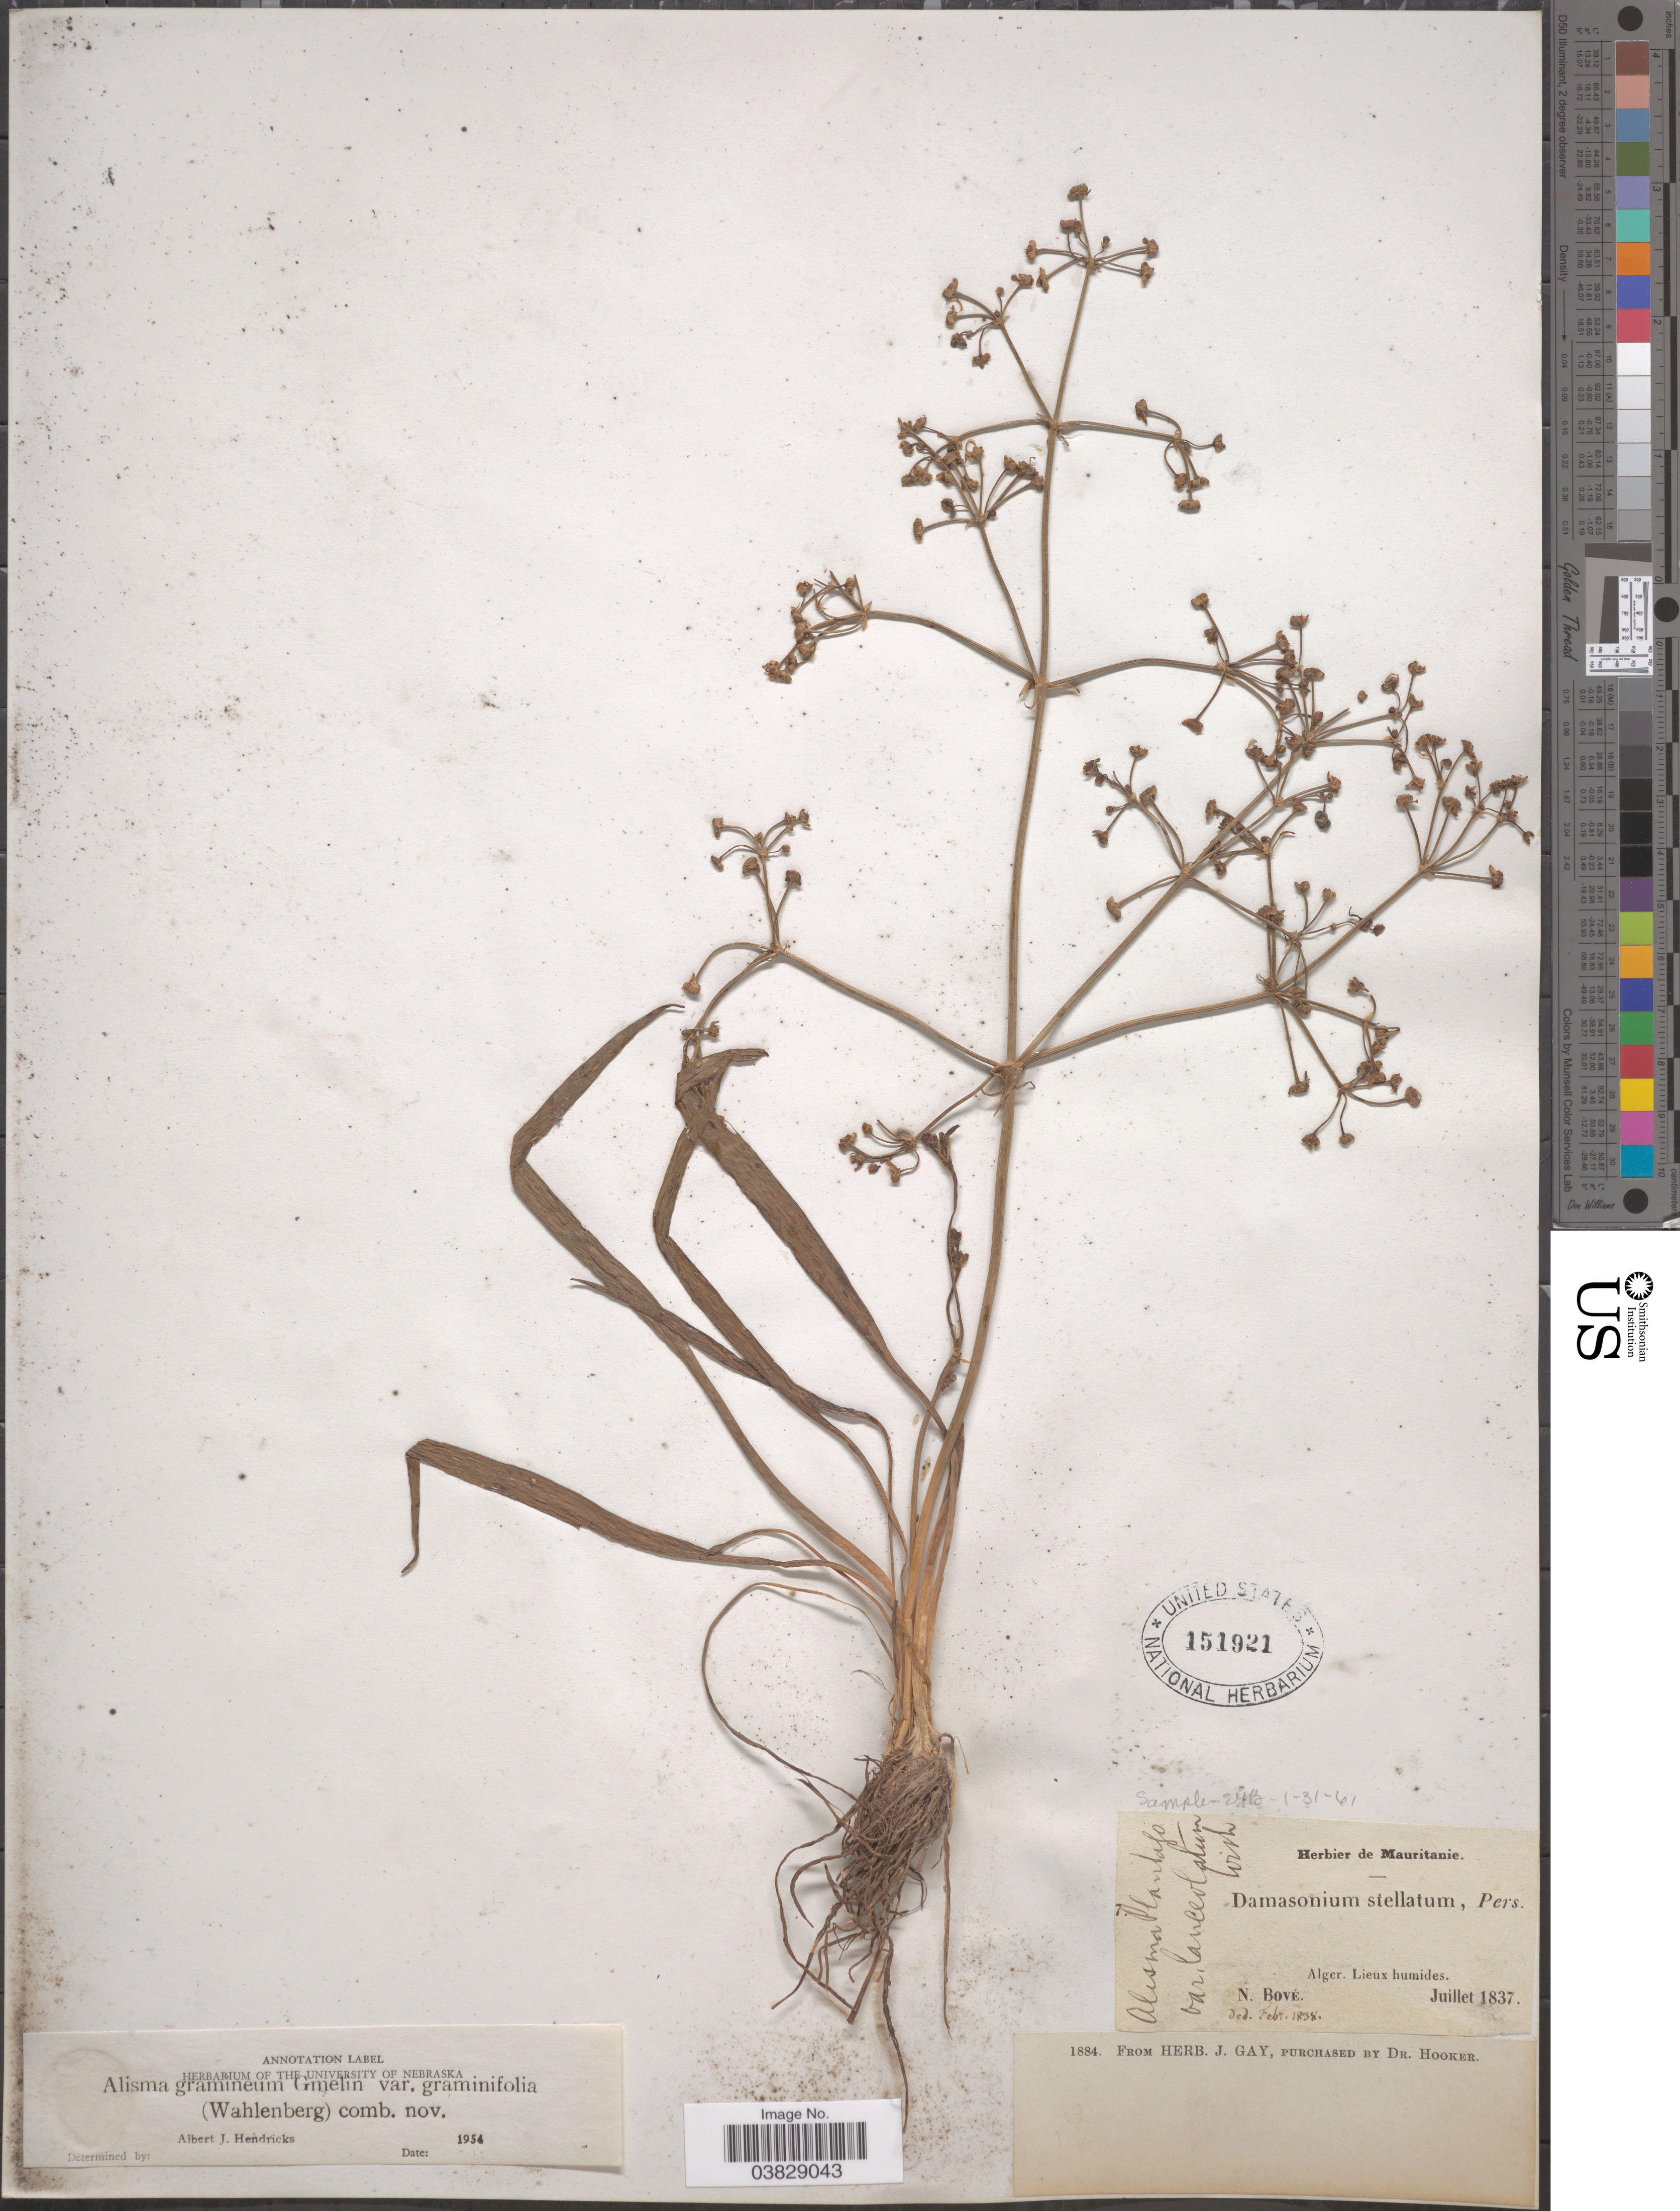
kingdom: Plantae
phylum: Tracheophyta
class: Liliopsida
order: Alismatales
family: Alismataceae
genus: Alisma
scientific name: Alisma gramineum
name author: Lej.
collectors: N. Bové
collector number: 7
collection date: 1837-07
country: Mauritania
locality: Alger. Lieux humides.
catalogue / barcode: US 151921